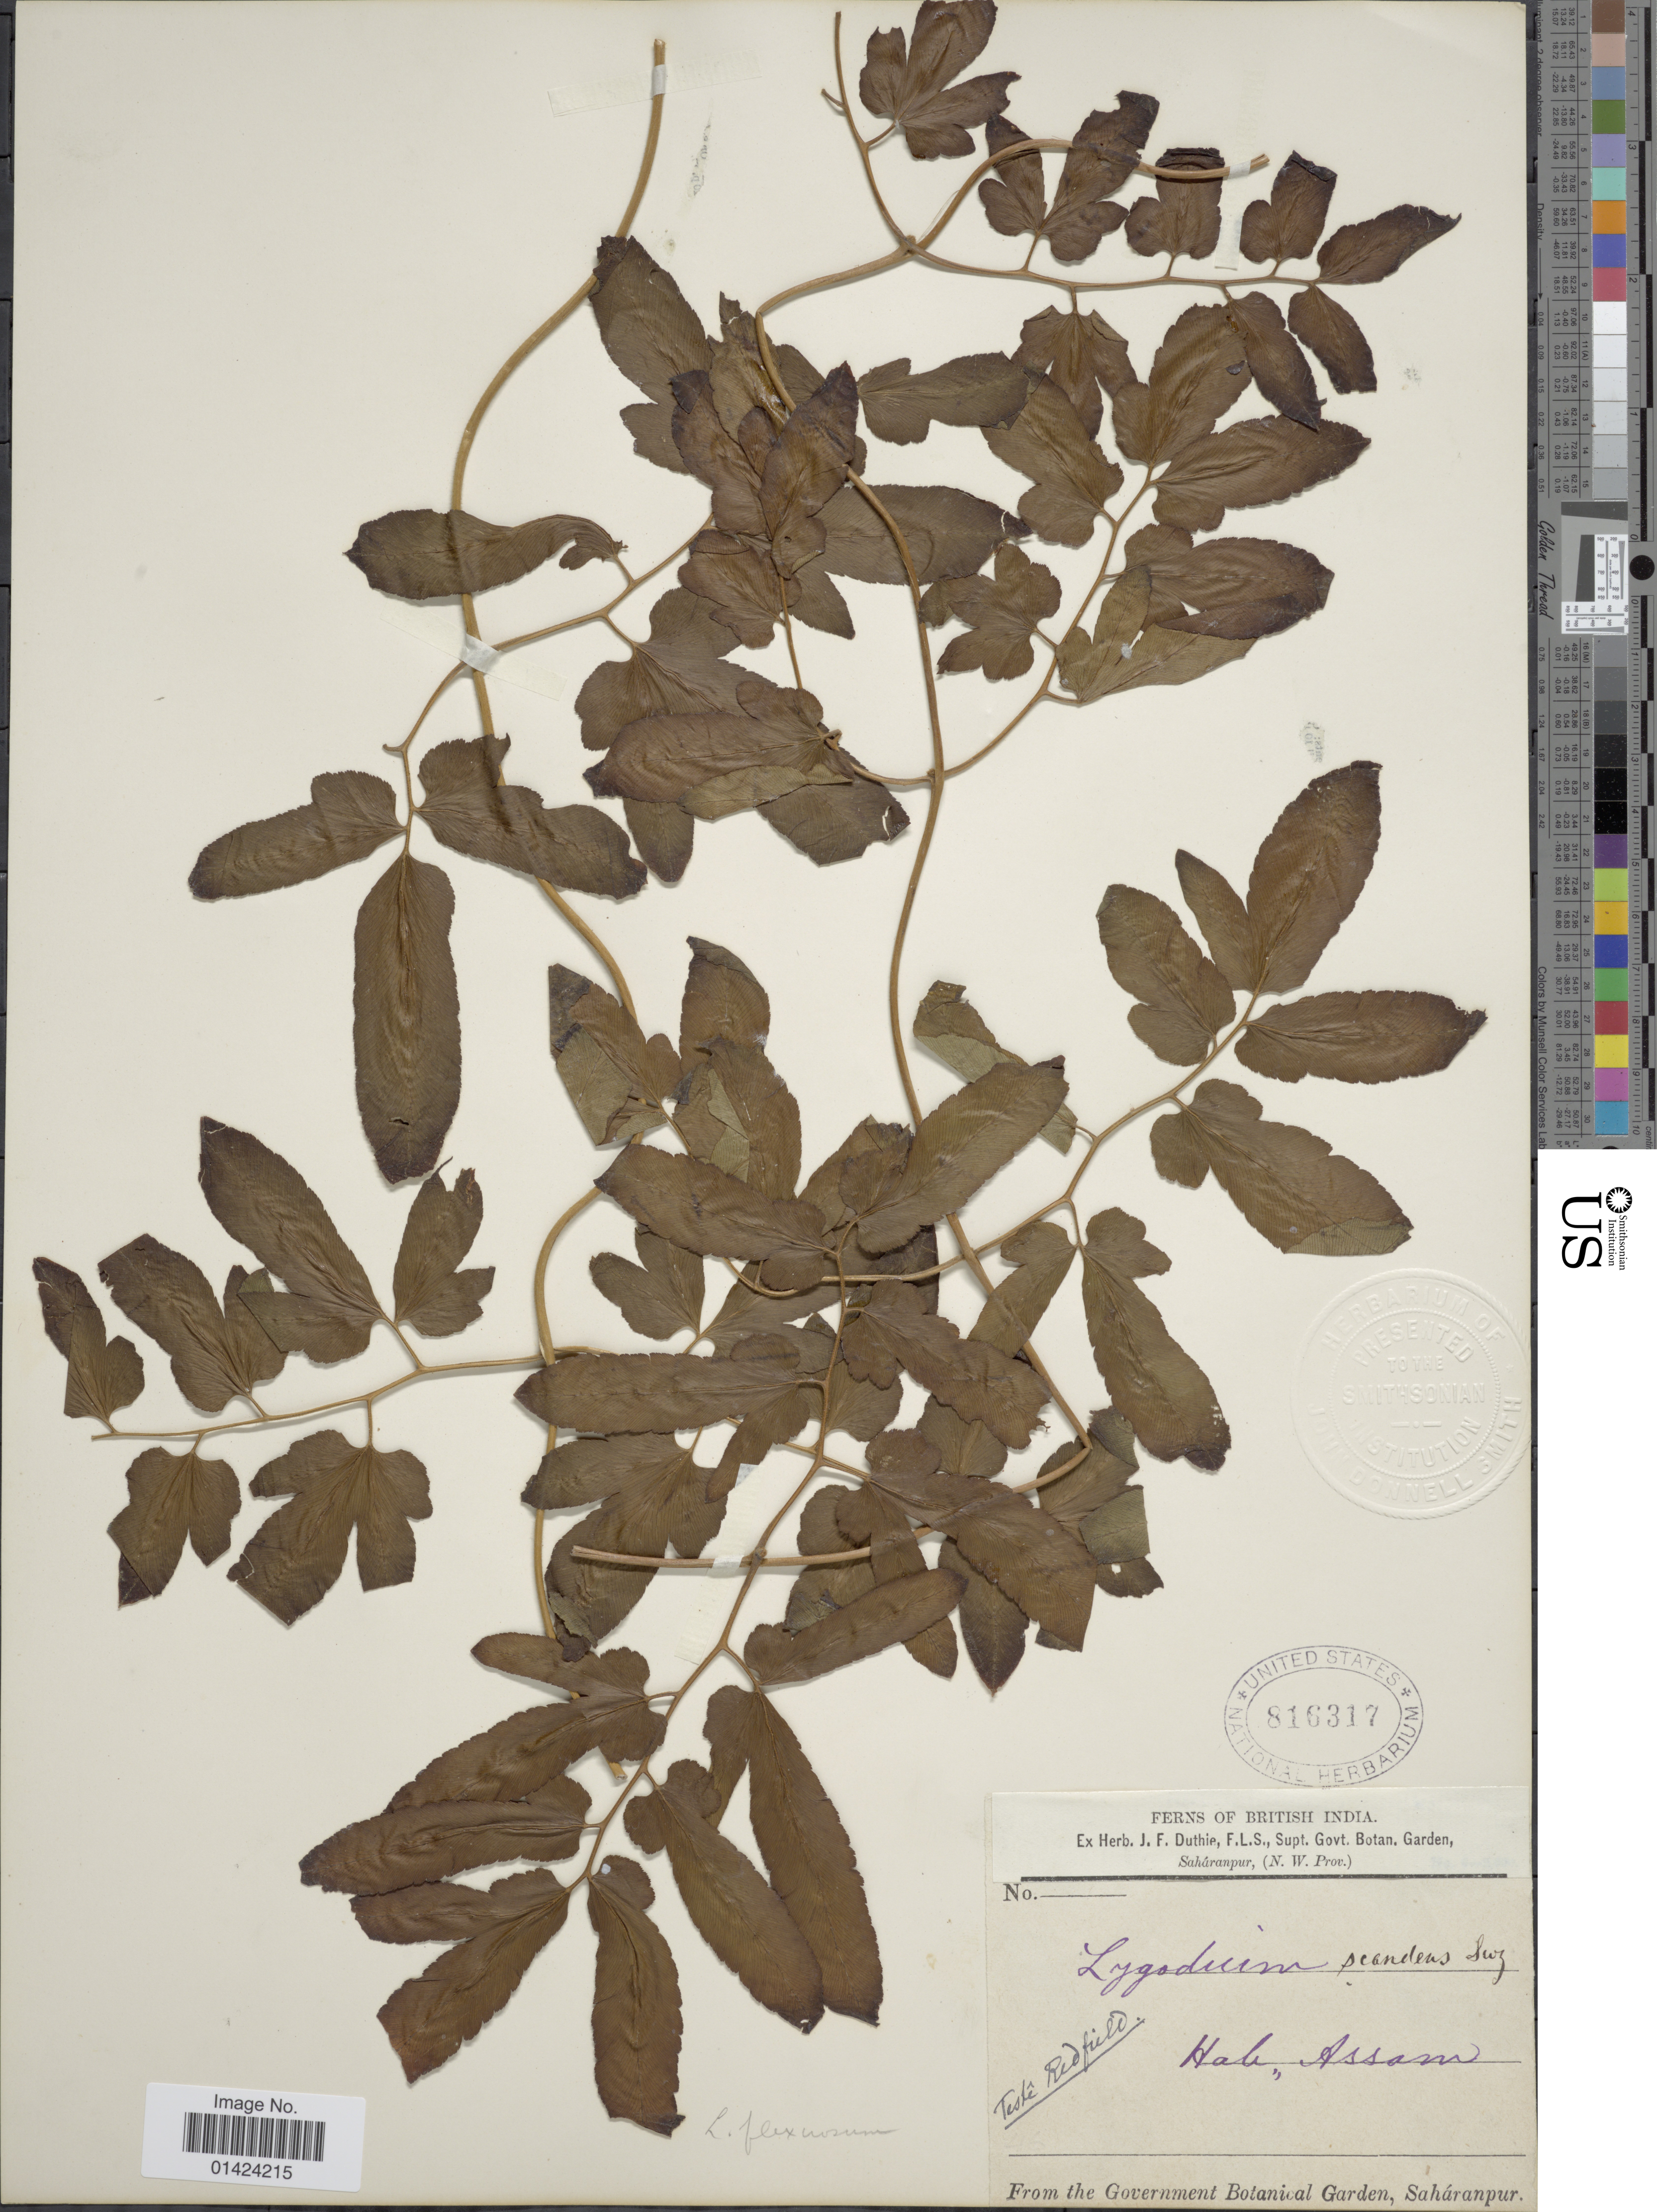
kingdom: Plantae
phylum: Tracheophyta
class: Polypodiopsida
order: Schizaeales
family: Lygodiaceae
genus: Lygodium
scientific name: Lygodium flexuosum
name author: Sw.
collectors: Redfield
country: India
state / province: Assam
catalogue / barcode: US 816317